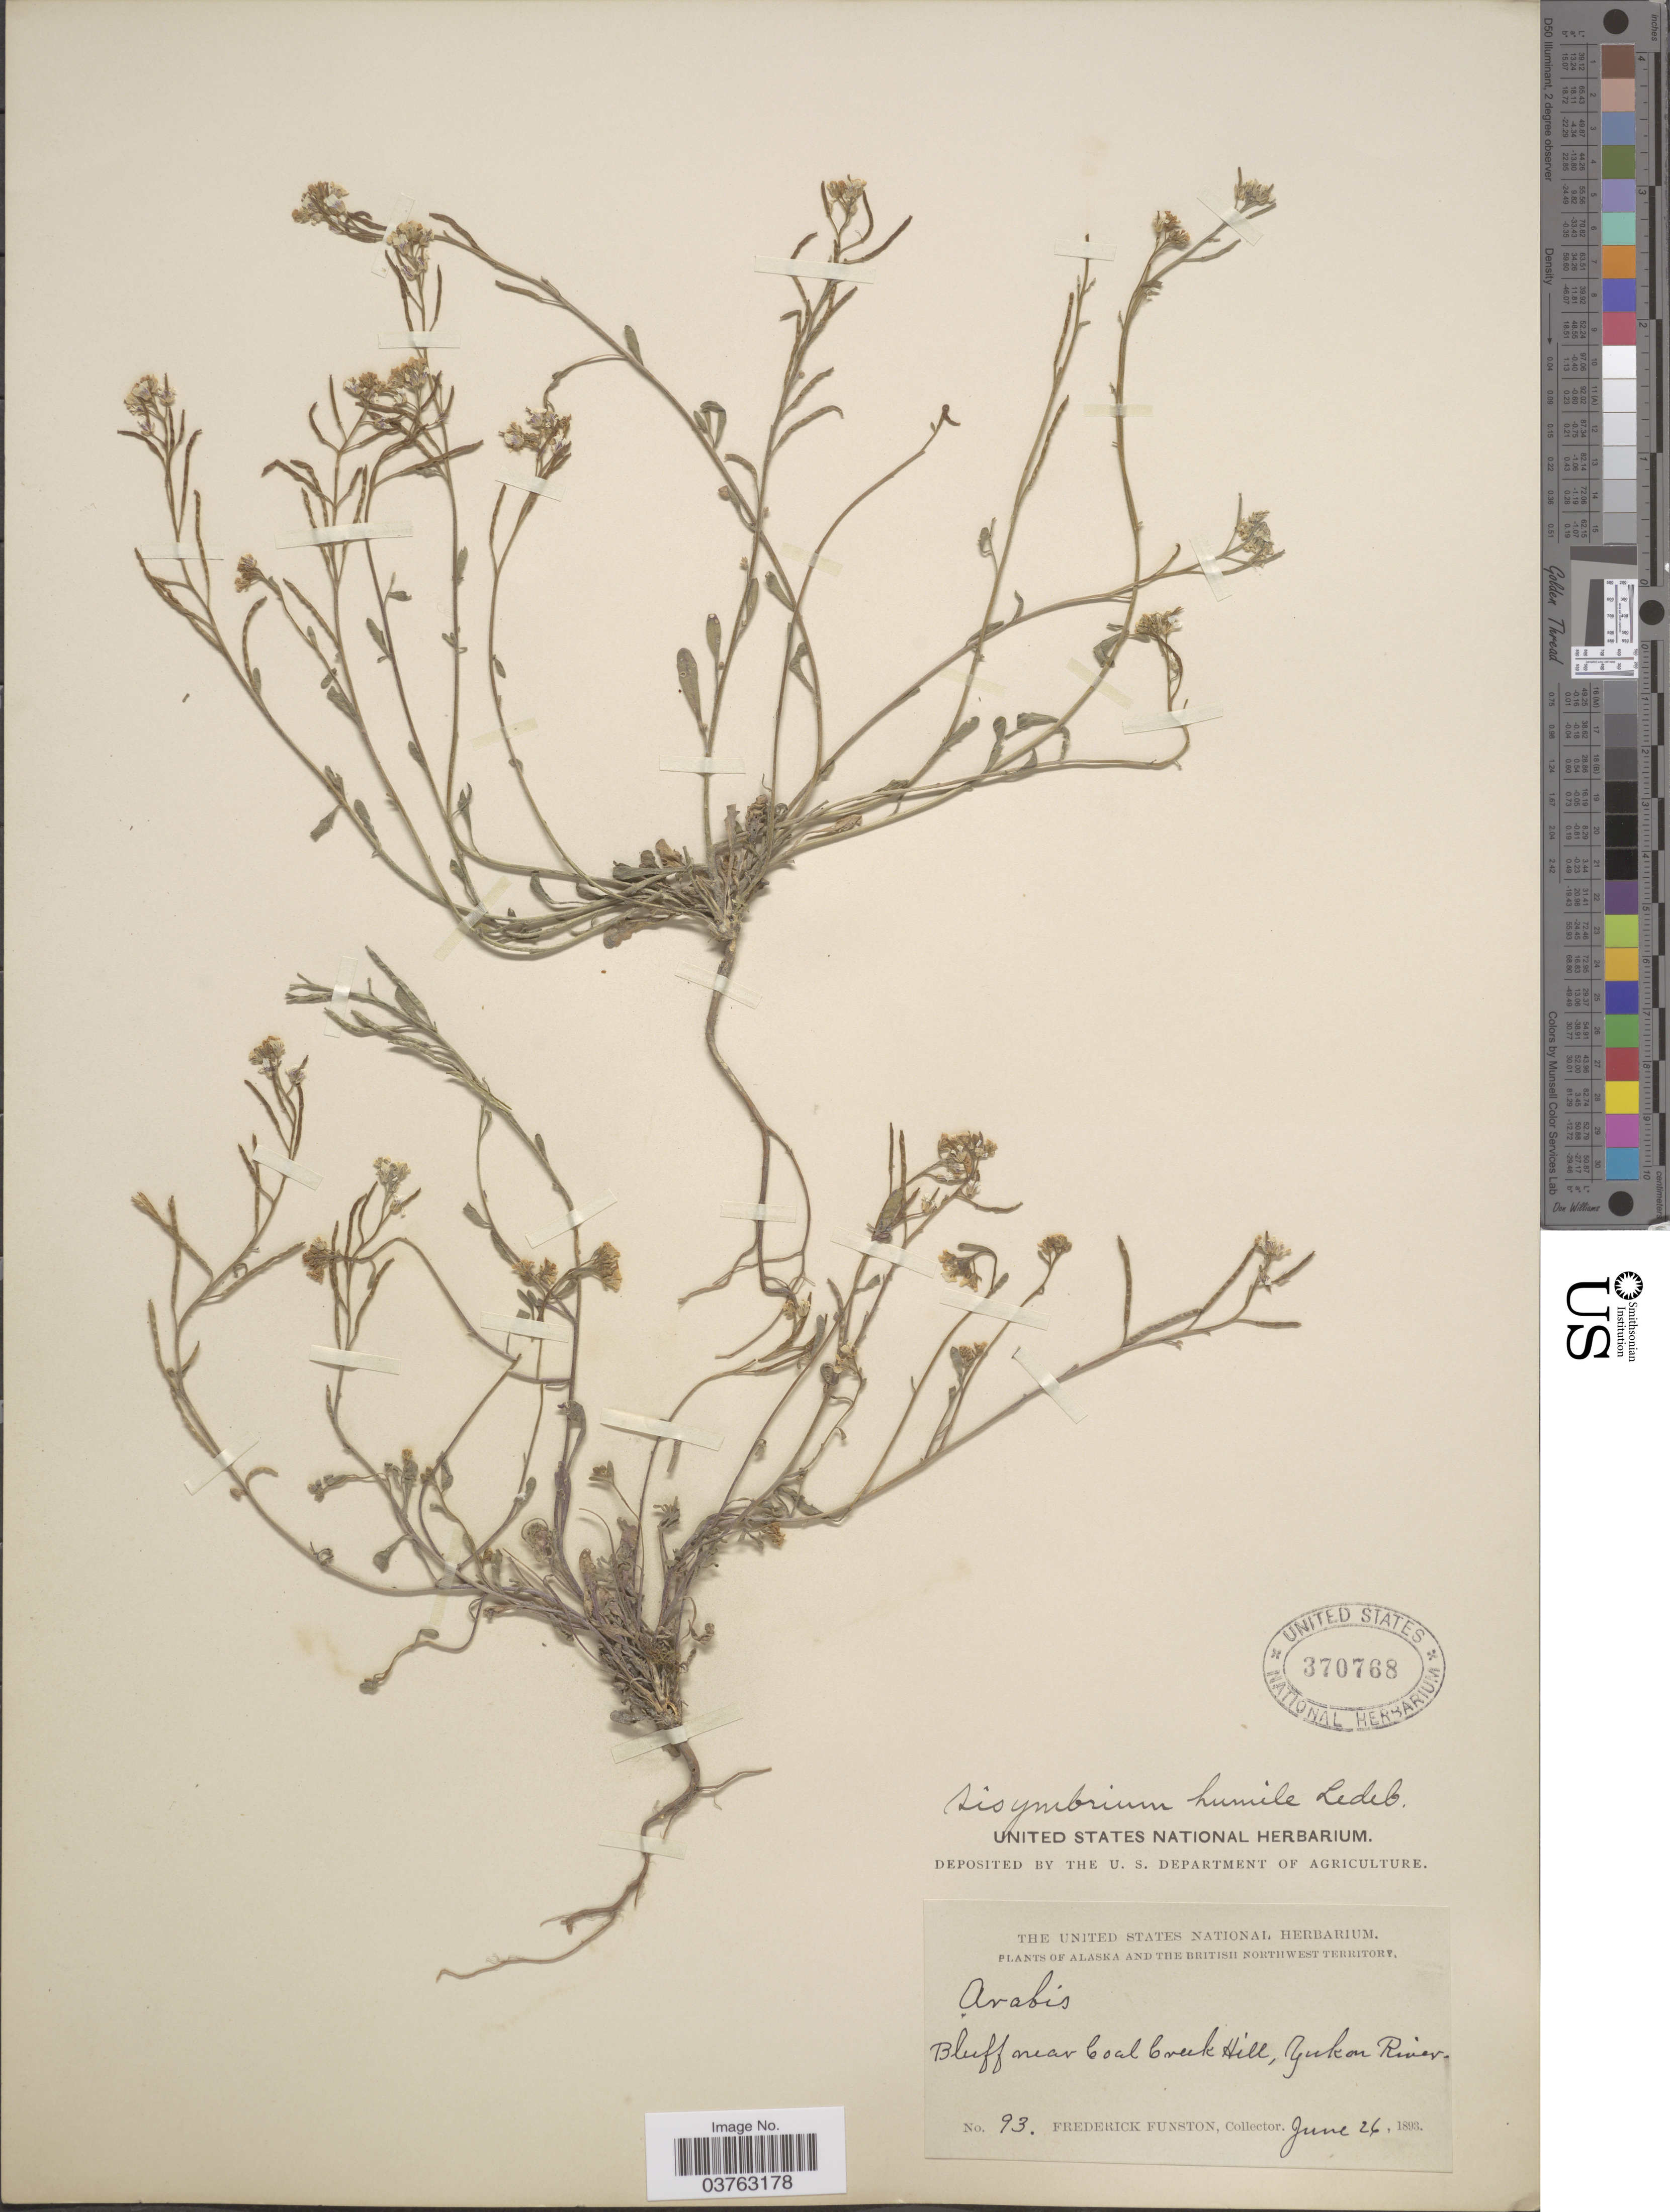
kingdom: Plantae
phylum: Tracheophyta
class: Magnoliopsida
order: Brassicales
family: Brassicaceae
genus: Neotorularia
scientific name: Neotorularia humilis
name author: (C.A. Mey.) Hedge & J. Léonard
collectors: F. Funston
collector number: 93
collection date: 1893-06-26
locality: Alaska and The British Northwest Territory. Bluff near Coal Creek Hill, Yukon River.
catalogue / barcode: US 370768